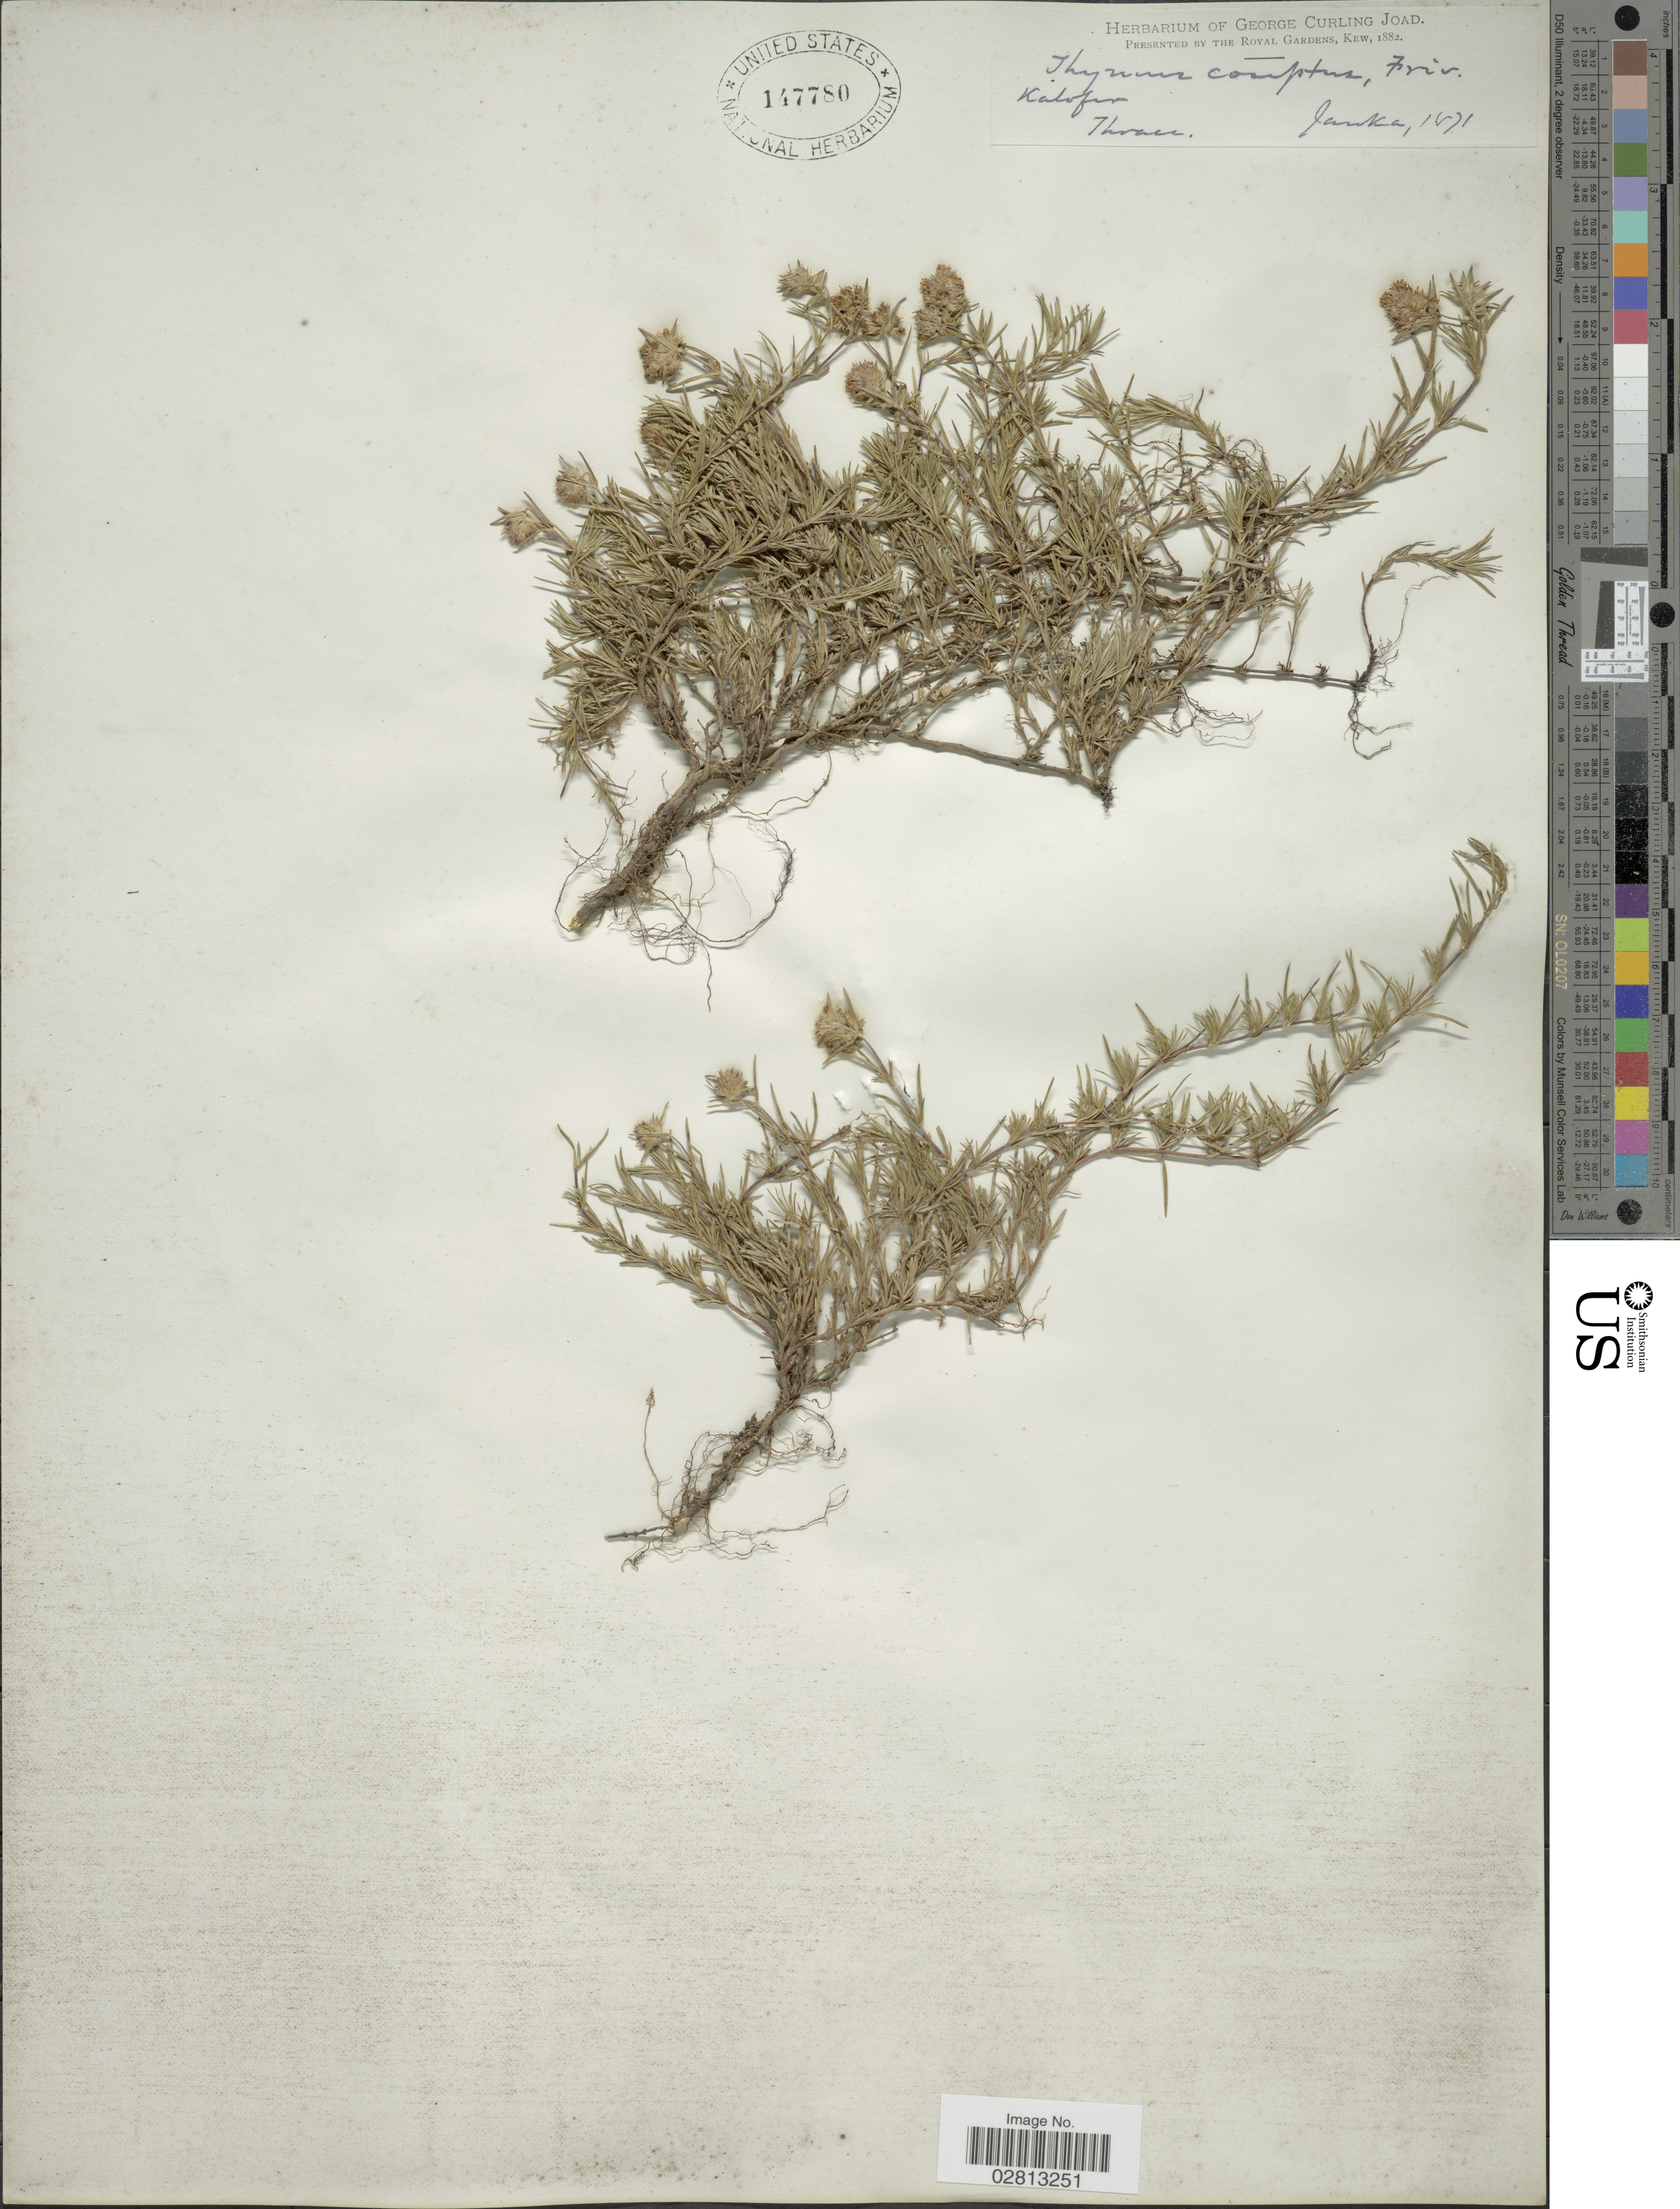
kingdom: Plantae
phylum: Tracheophyta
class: Magnoliopsida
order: Lamiales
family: Lamiaceae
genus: Thymus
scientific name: Thymus comptus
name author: Friv.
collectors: V. Janka von Bulcs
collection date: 1871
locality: Kalofiv [interpreted], Thraer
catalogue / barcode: US 147780